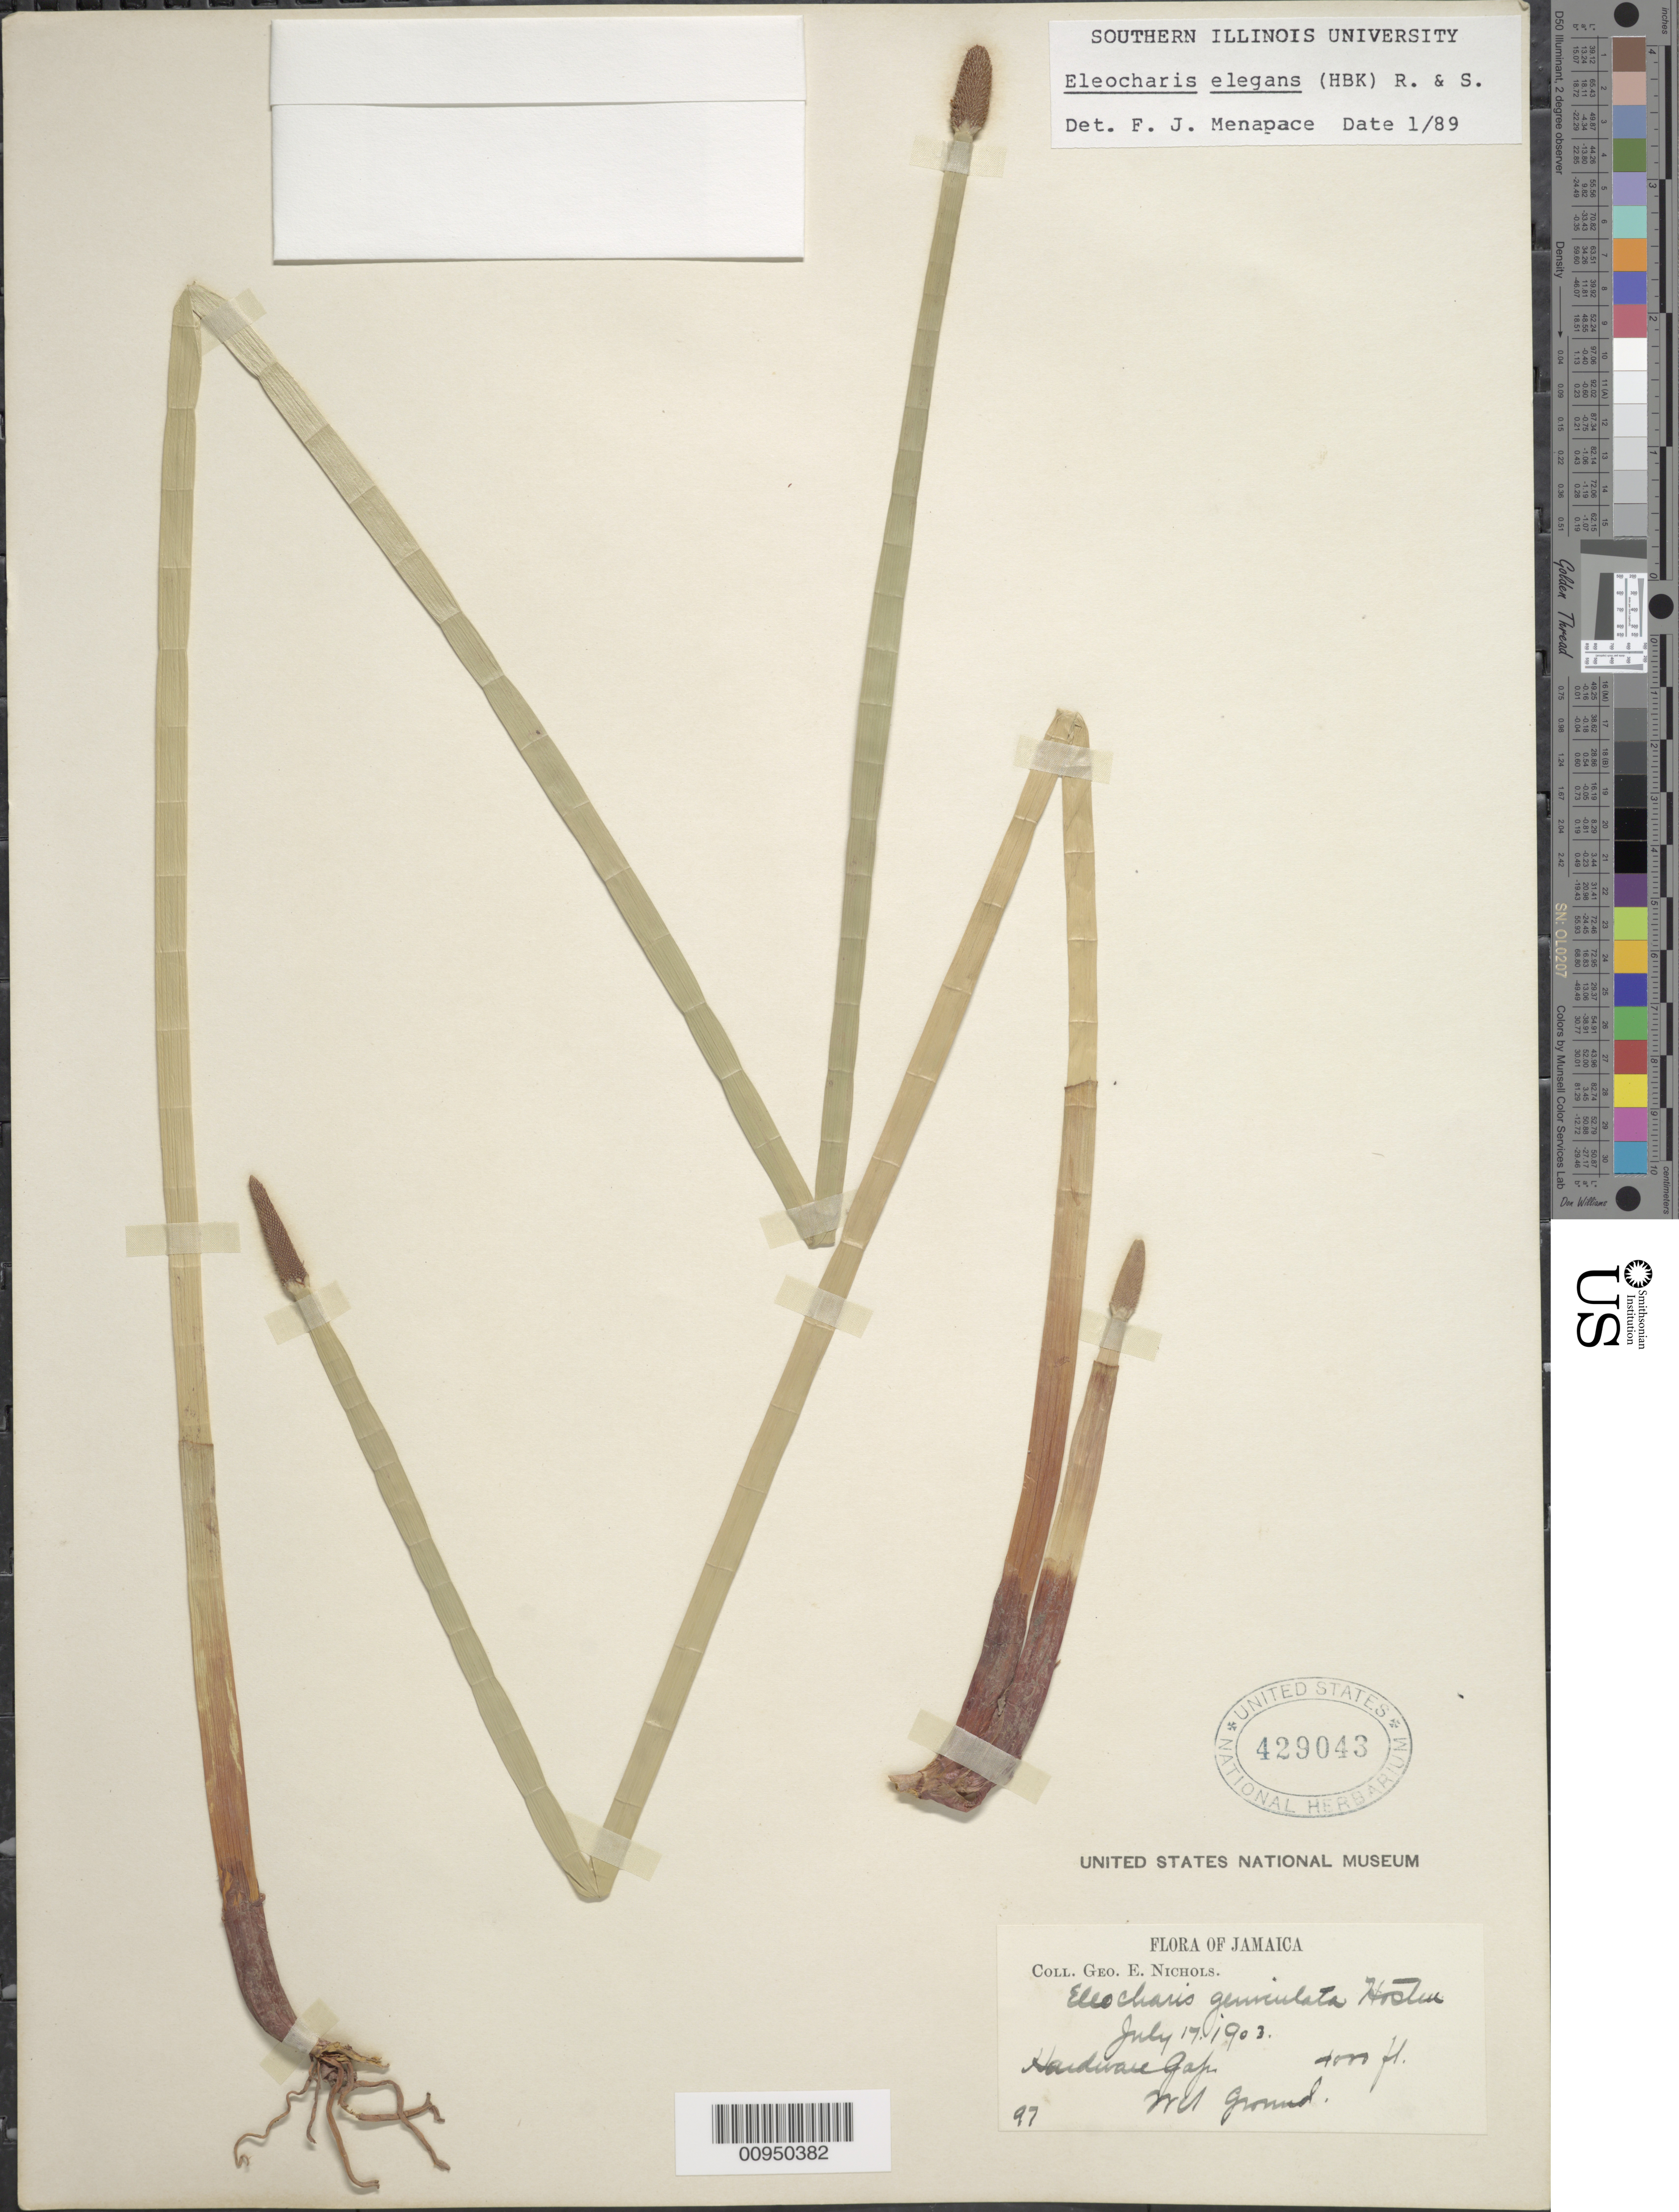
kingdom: Plantae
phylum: Tracheophyta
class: Liliopsida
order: Poales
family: Cyperaceae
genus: Eleocharis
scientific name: Eleocharis elegans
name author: (Kunth) Roem. & Schult.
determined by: Menapace, F. J.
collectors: G. E. Nichols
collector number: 97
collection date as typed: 17 Jul 1903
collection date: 1903-07-17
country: Jamaica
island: Jamaica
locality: Hardware Gap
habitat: Wet ground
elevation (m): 1219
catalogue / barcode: US 429043